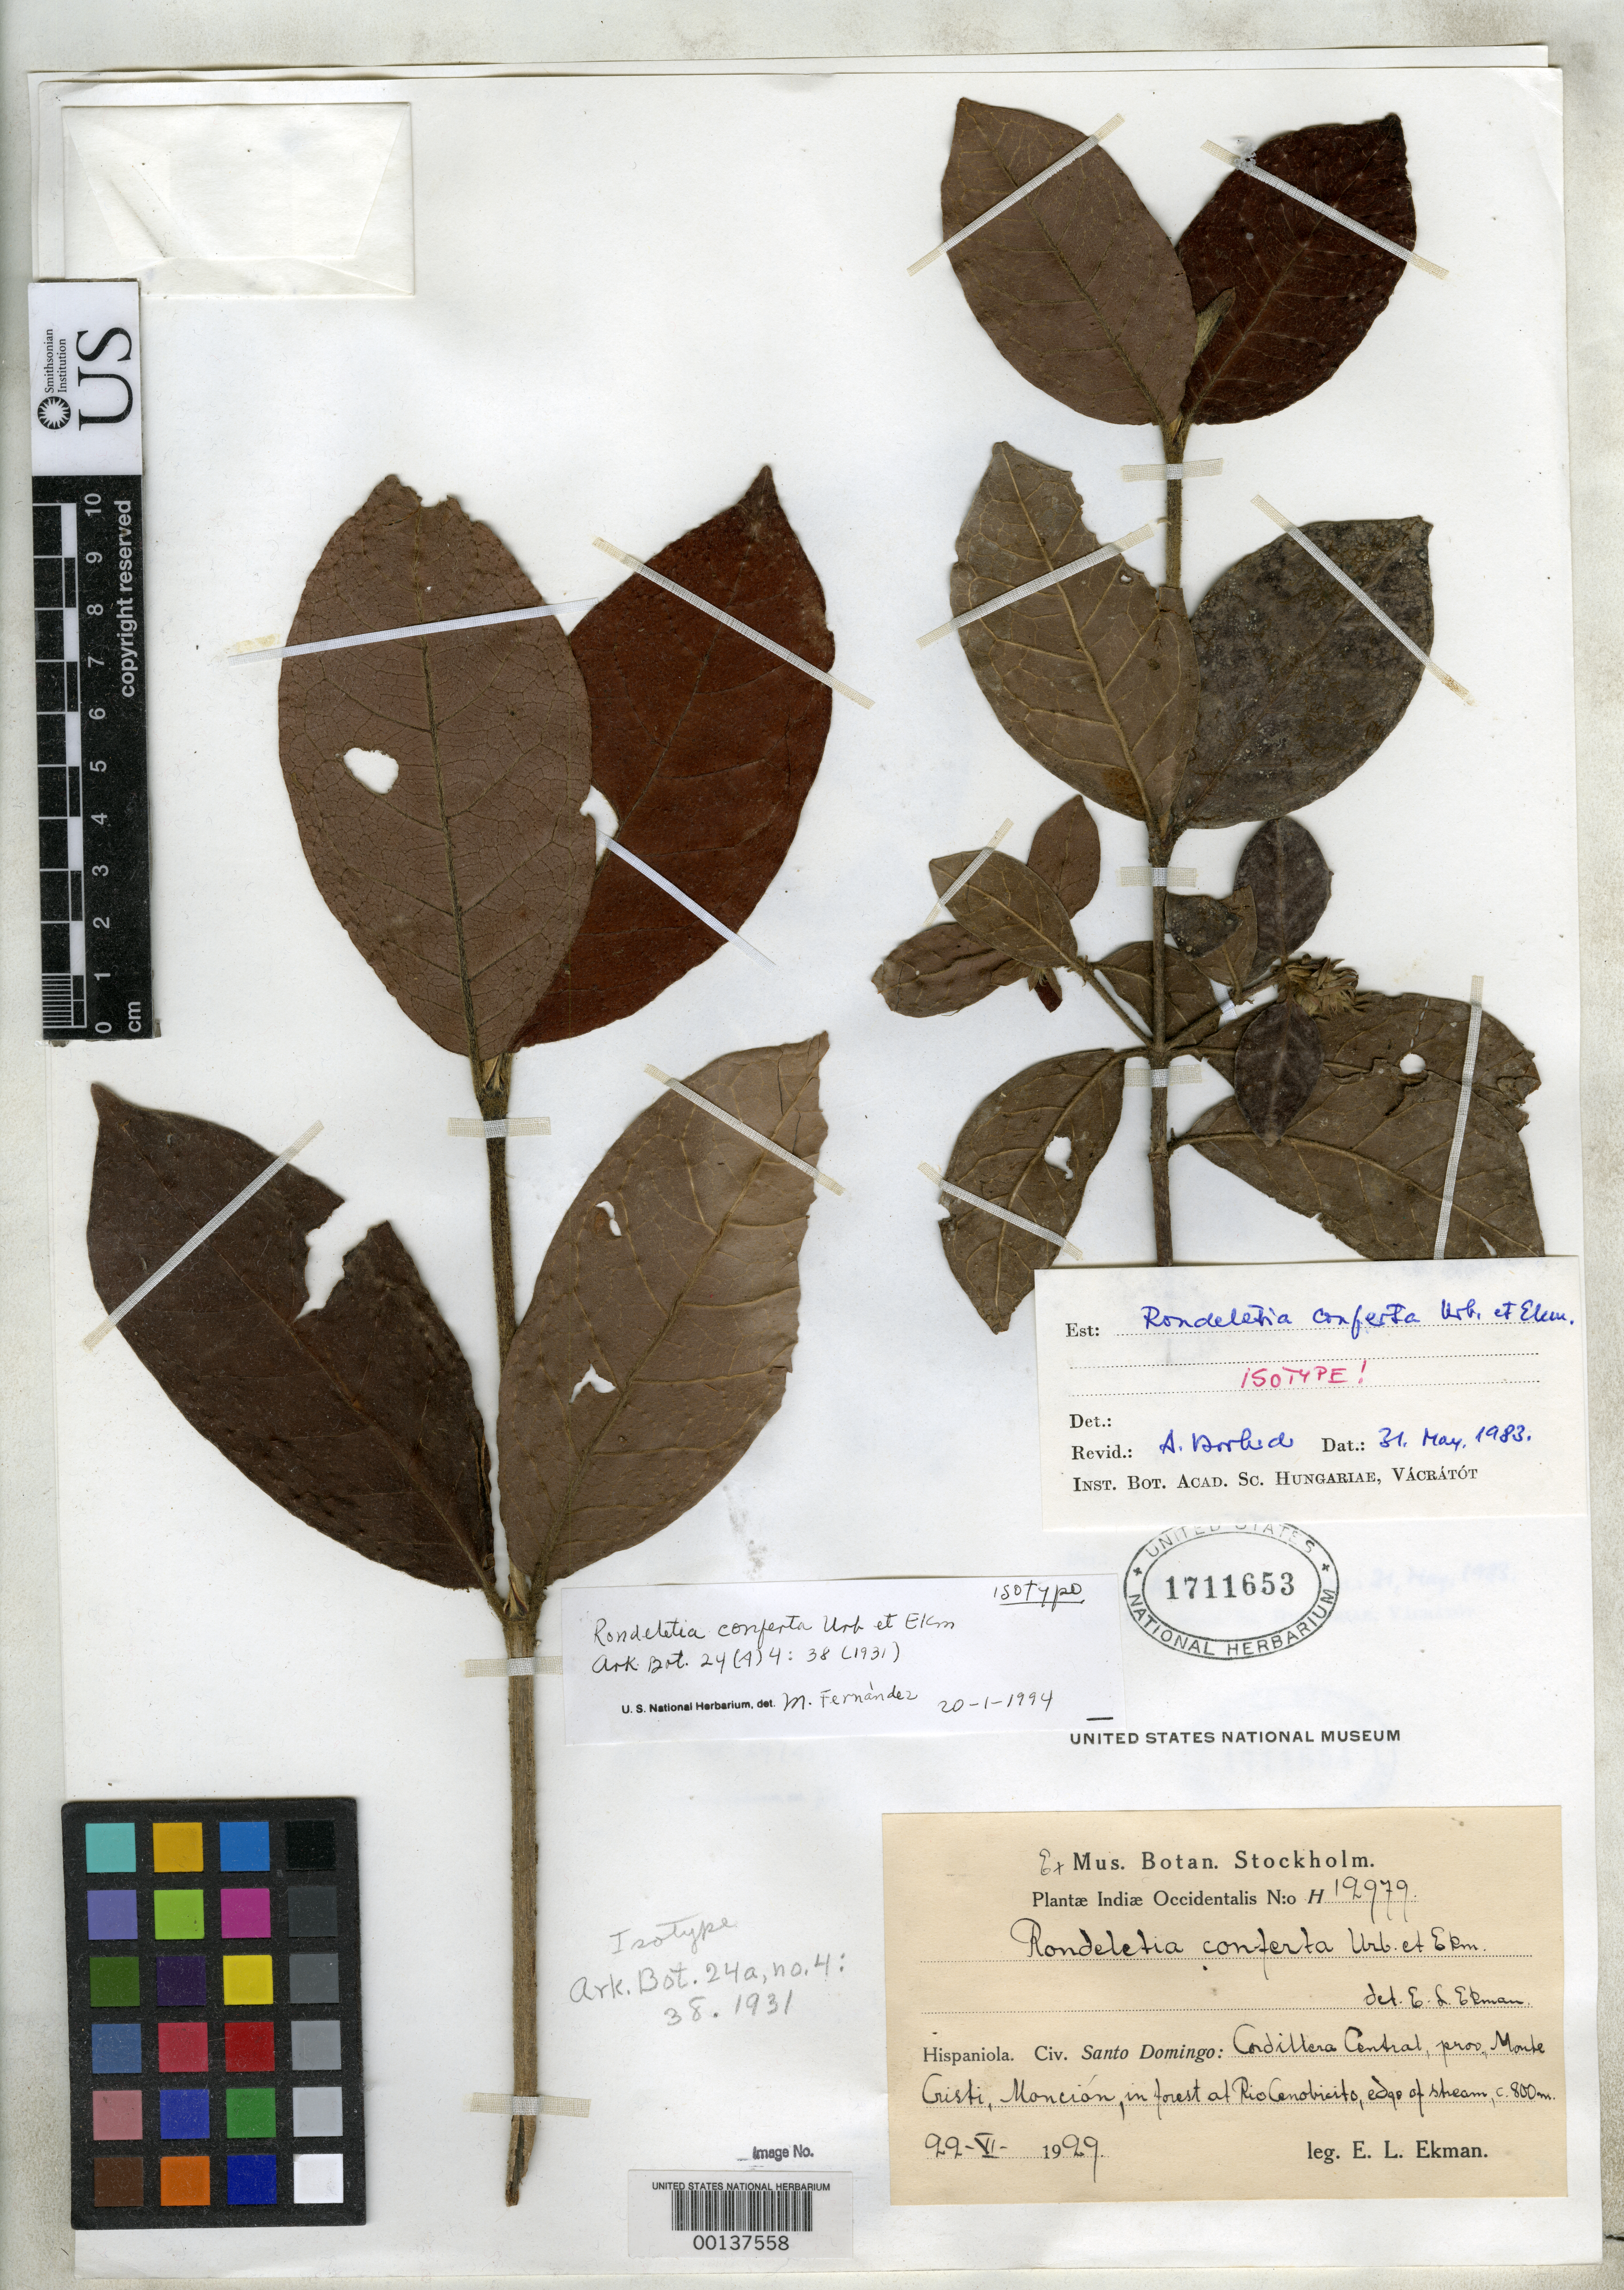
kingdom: Plantae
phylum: Tracheophyta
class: Magnoliopsida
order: Gentianales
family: Rubiaceae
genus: Rondeletia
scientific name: Rondeletia conferta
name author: Urb. & Ekman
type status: Isotype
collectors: E. L. Ekman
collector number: H 12979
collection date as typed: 22 Jun 1929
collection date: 1929-06-22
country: Dominican Republic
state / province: Monte Cristi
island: Hispaniola Island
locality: Moncion, Rio Cenobicito.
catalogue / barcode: US 1711653